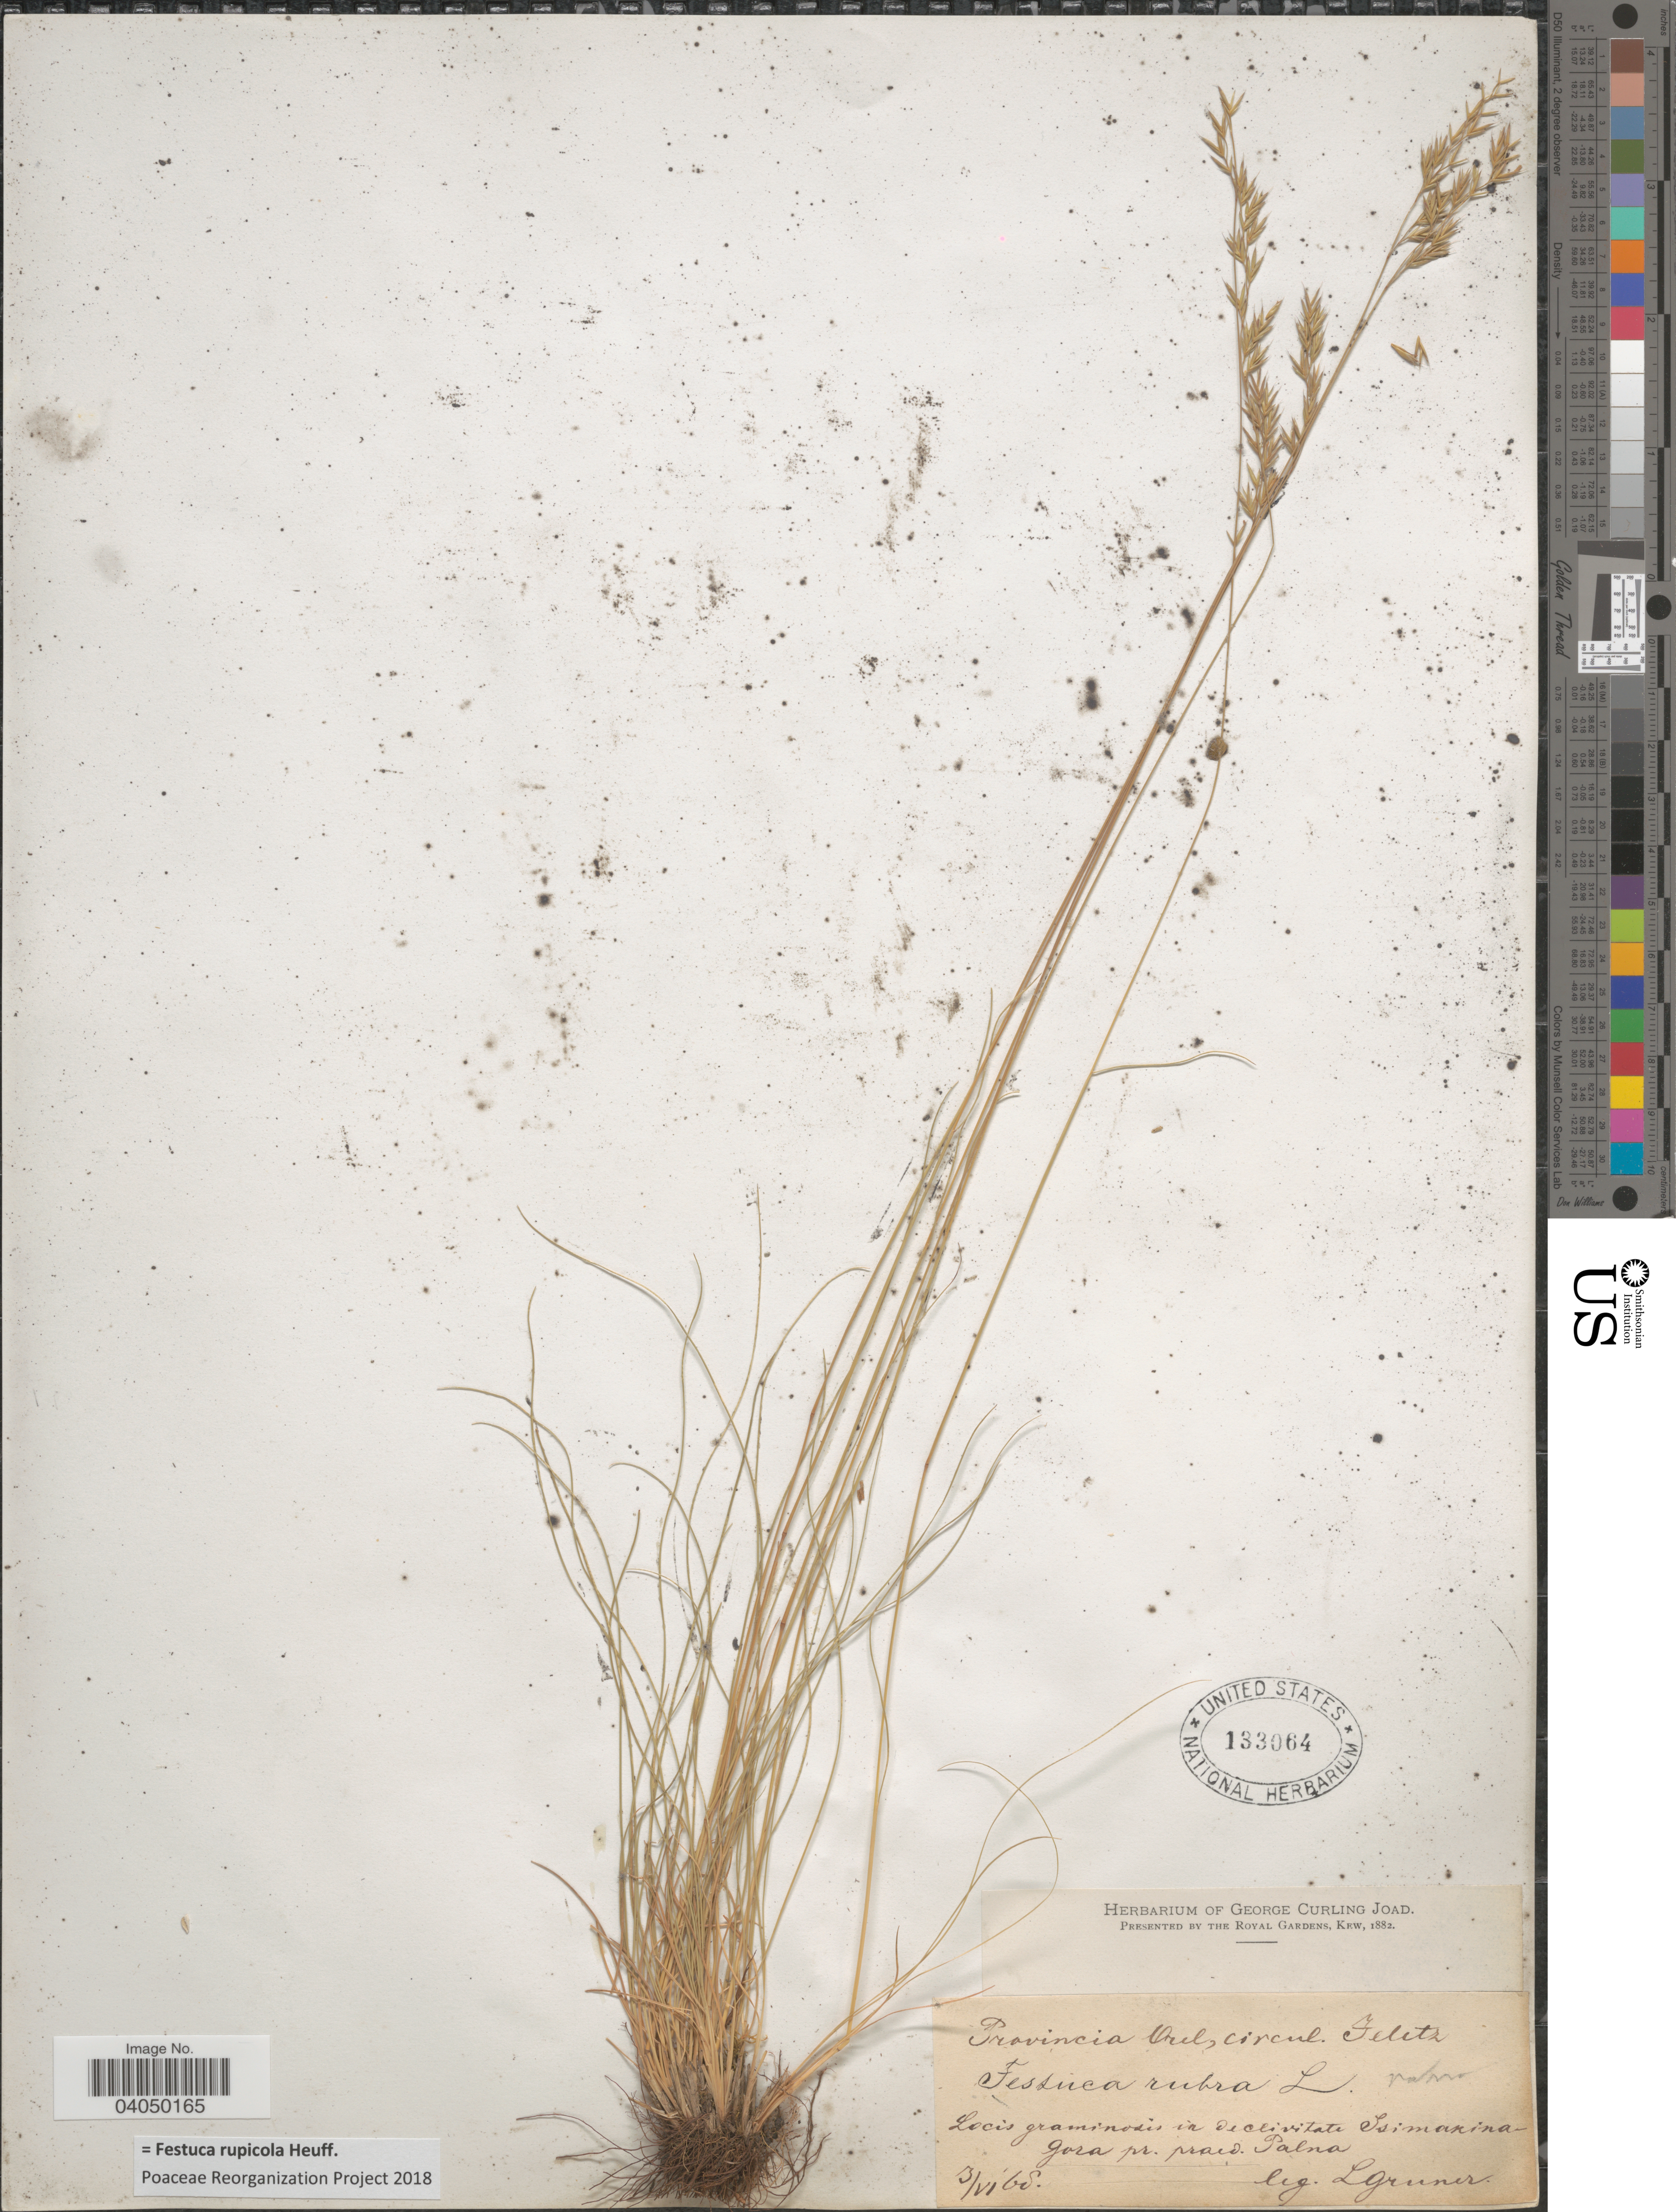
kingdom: Plantae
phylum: Tracheophyta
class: Liliopsida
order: Poales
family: Poaceae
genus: Festuca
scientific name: Festuca rupicola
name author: Heuff.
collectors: L. F. Gruner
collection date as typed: Transcribed d/m/y: 3/6/68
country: Russian Federation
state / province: Lipetsk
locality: Provincia Orel, circul. Yeletz. Locis graminosis in declivitate Simakina Gora pre. praed. Palna.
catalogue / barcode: US 133064